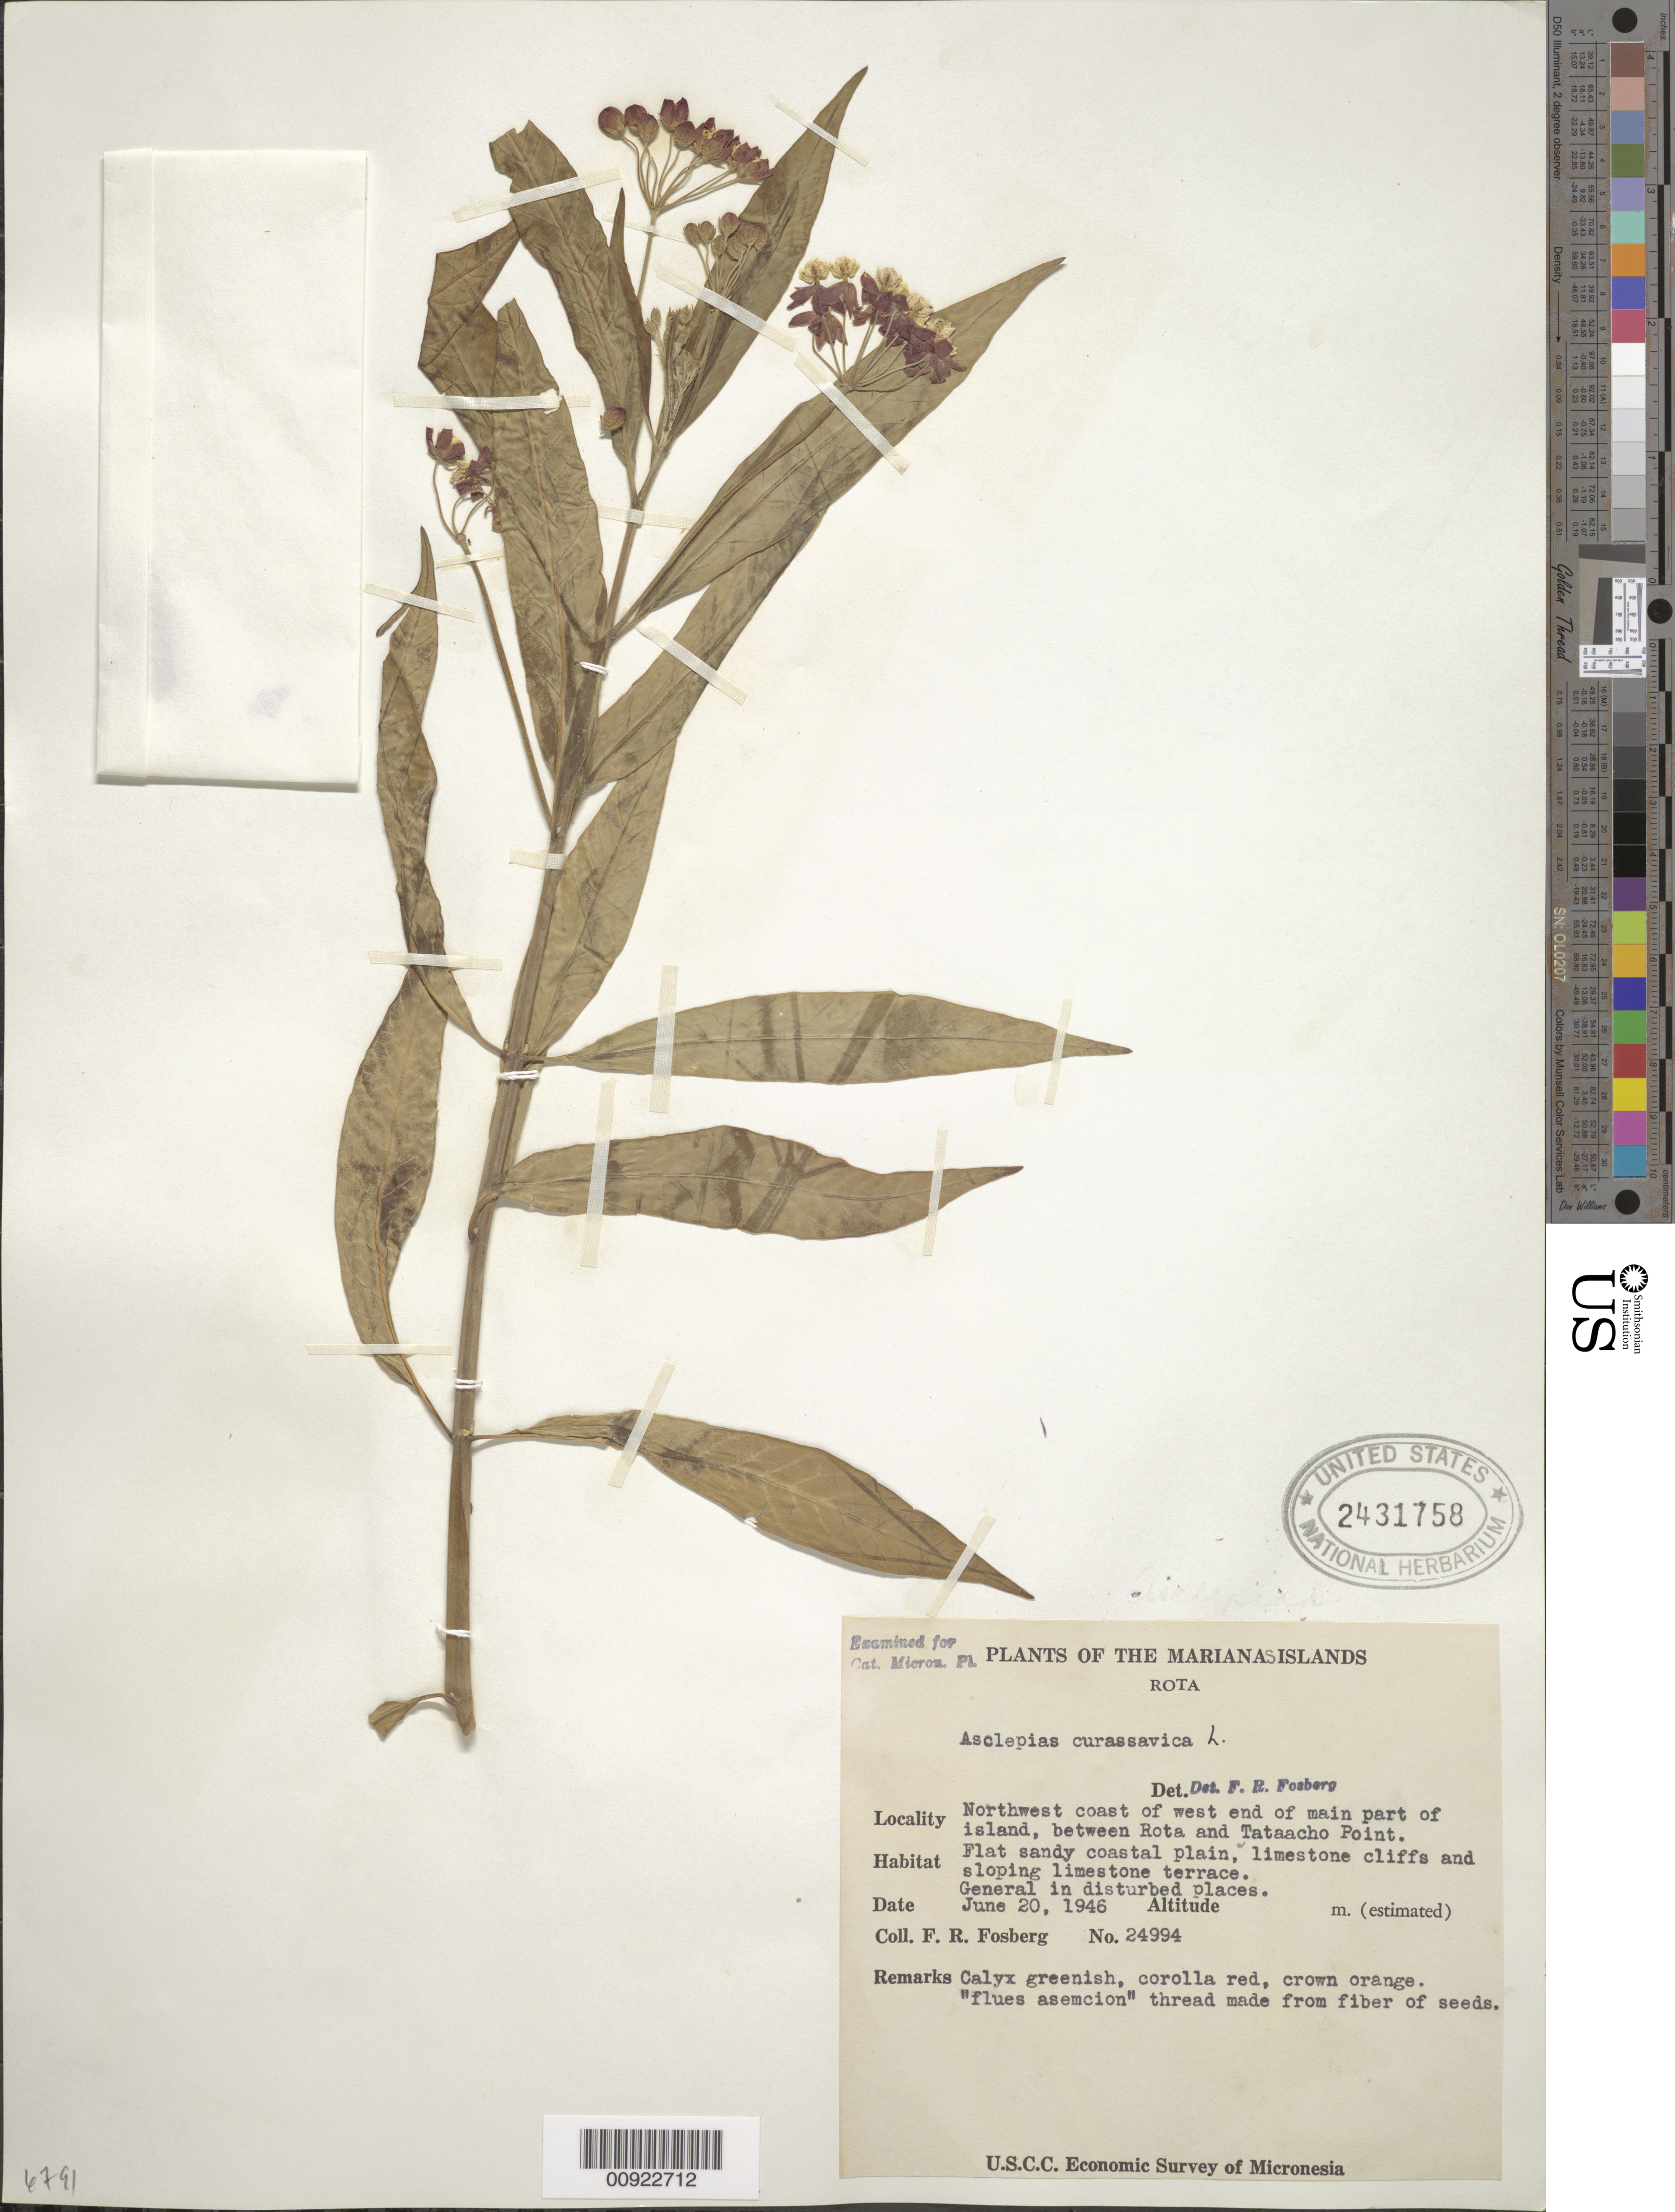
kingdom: Plantae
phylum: Tracheophyta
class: Magnoliopsida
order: Gentianales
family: Apocynaceae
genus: Asclepias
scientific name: Asclepias curassavica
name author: L.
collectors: F. R. Fosberg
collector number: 24994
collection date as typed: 20 Jun 1946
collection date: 1946-06-20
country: Northern Mariana Islands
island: Rota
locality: NW coast of west end of main part of island, between Rota and Tataacho Point.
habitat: Flat sandy coastal plain, limestone cliffs and sloping limestone terrace.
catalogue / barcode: US 2431758